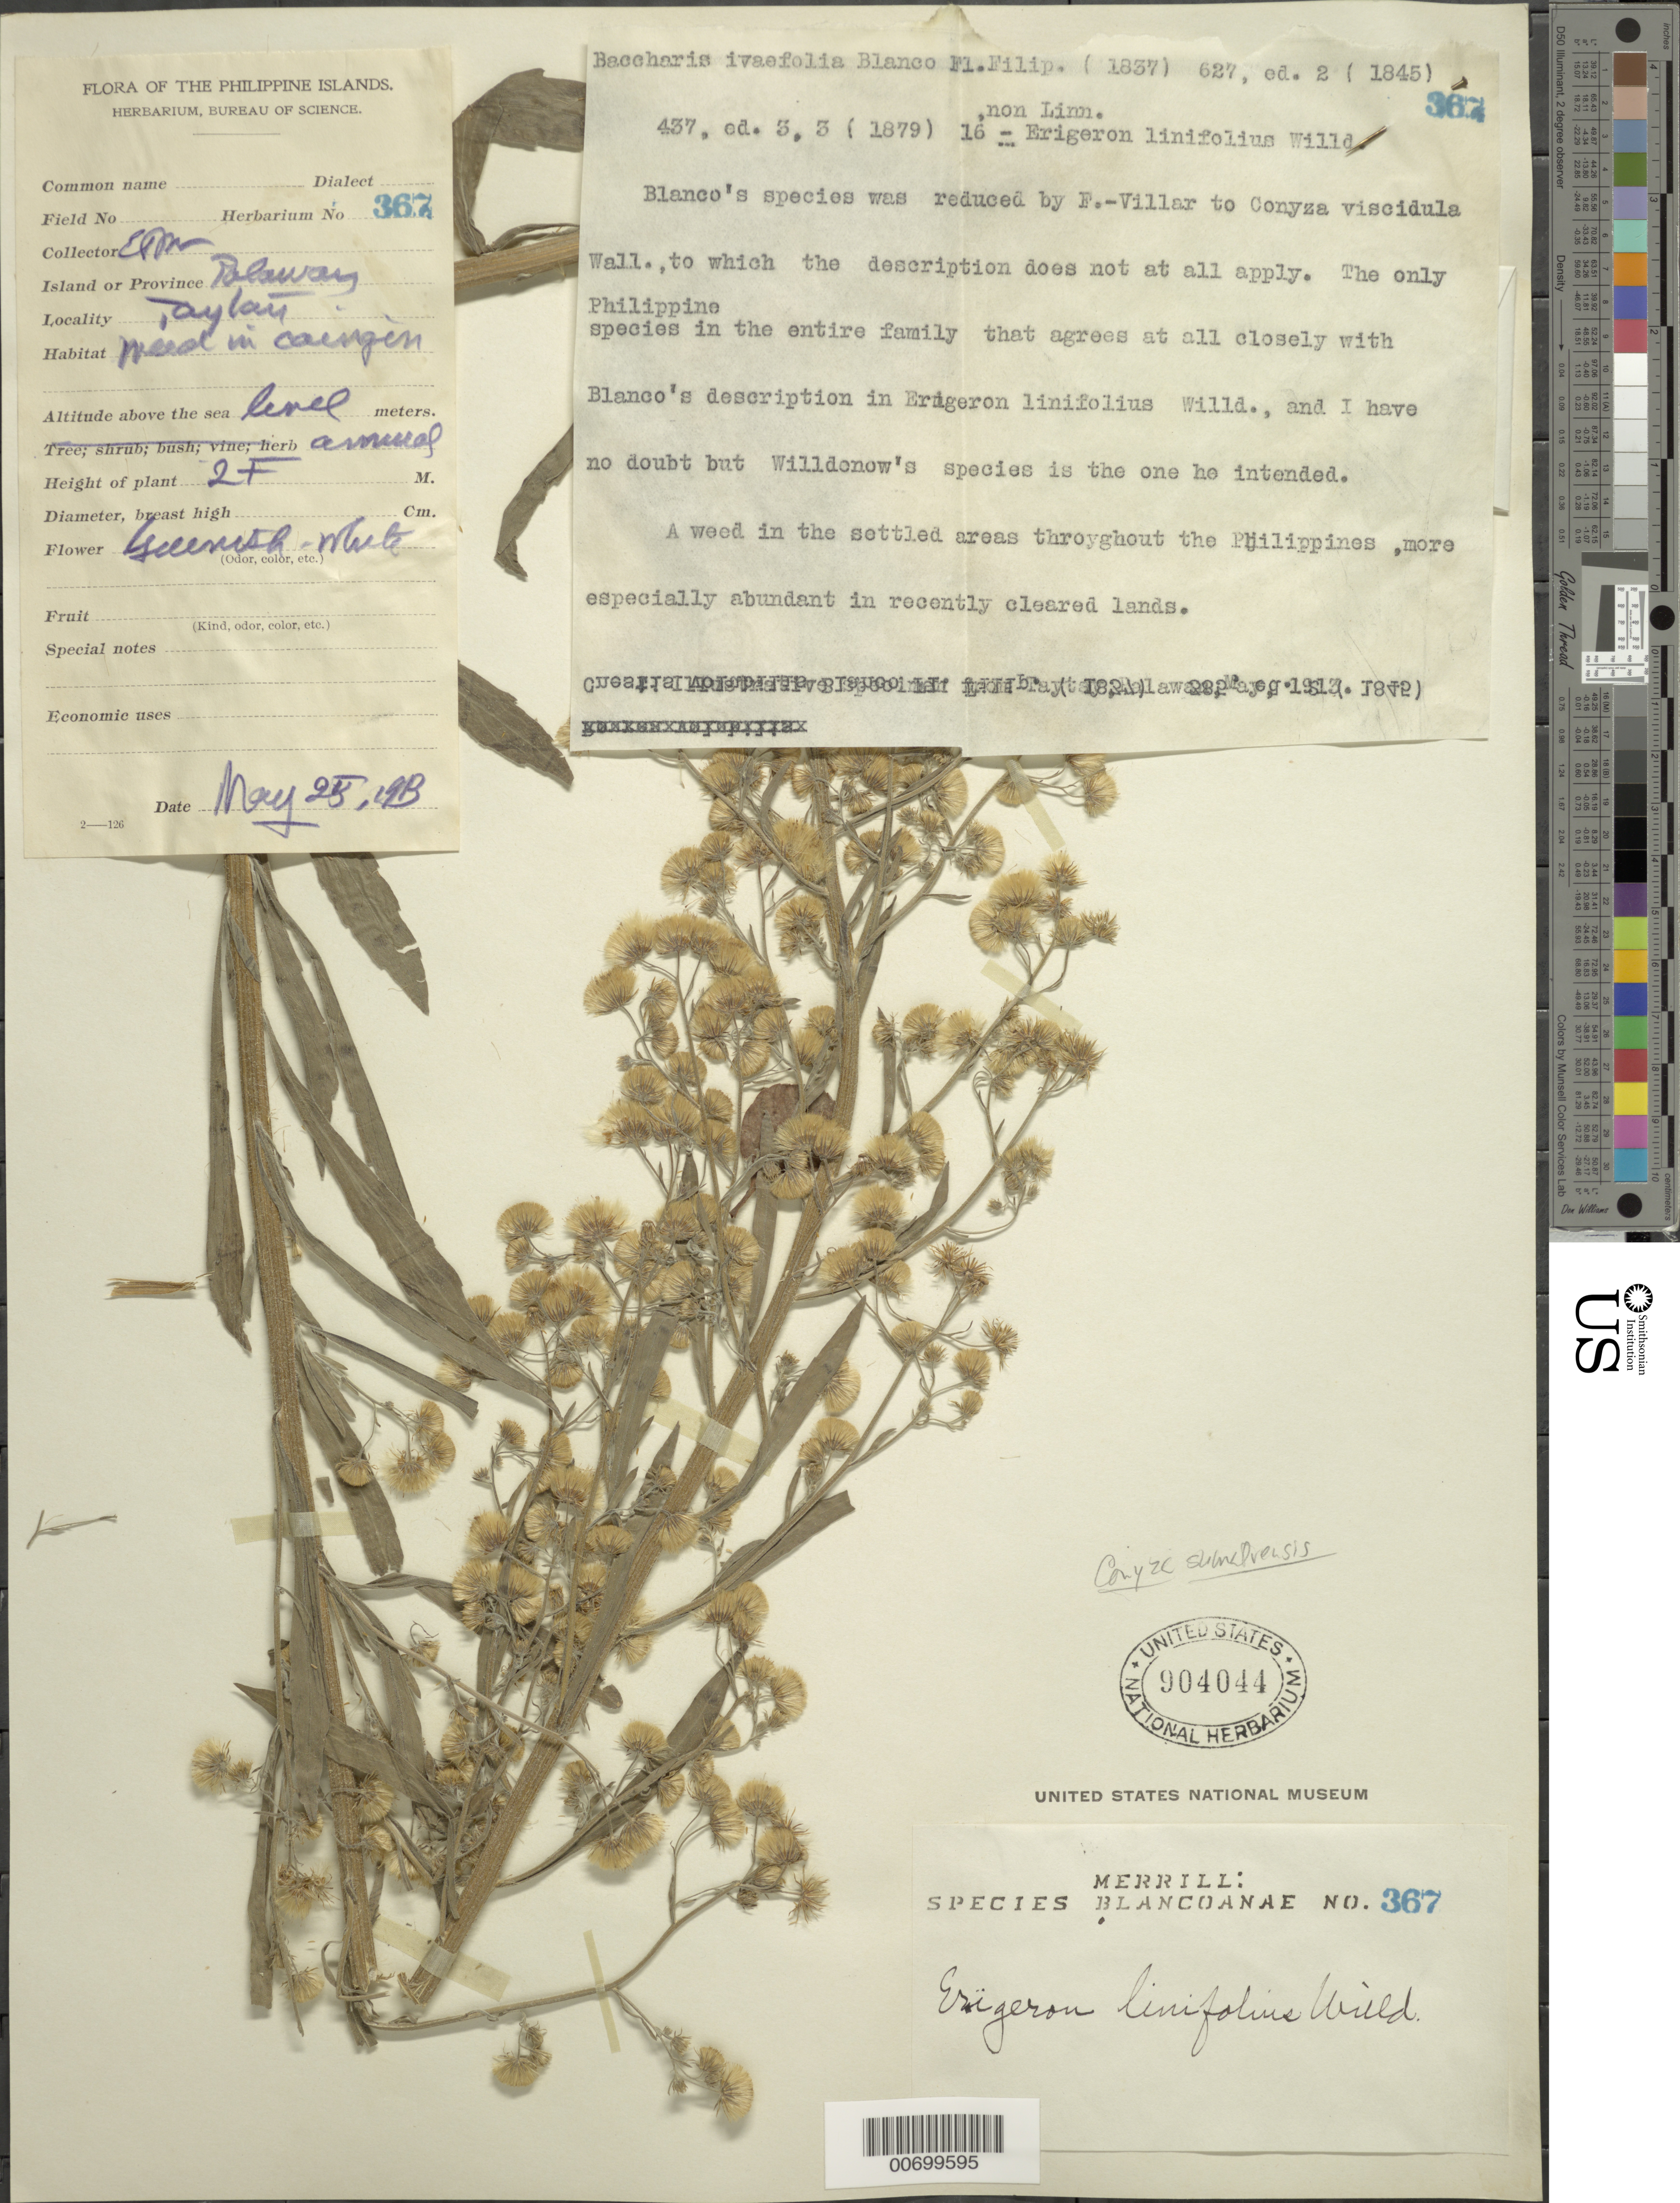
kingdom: Plantae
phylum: Tracheophyta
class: Magnoliopsida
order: Asterales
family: Asteraceae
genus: Erigeron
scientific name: Erigeron bonariensis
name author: L.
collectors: E. D. Merrill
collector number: Sp. Blancoan. 0367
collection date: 1913-05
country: Philippines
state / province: Mimaropa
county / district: Palawan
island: Luzon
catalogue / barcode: US 904044